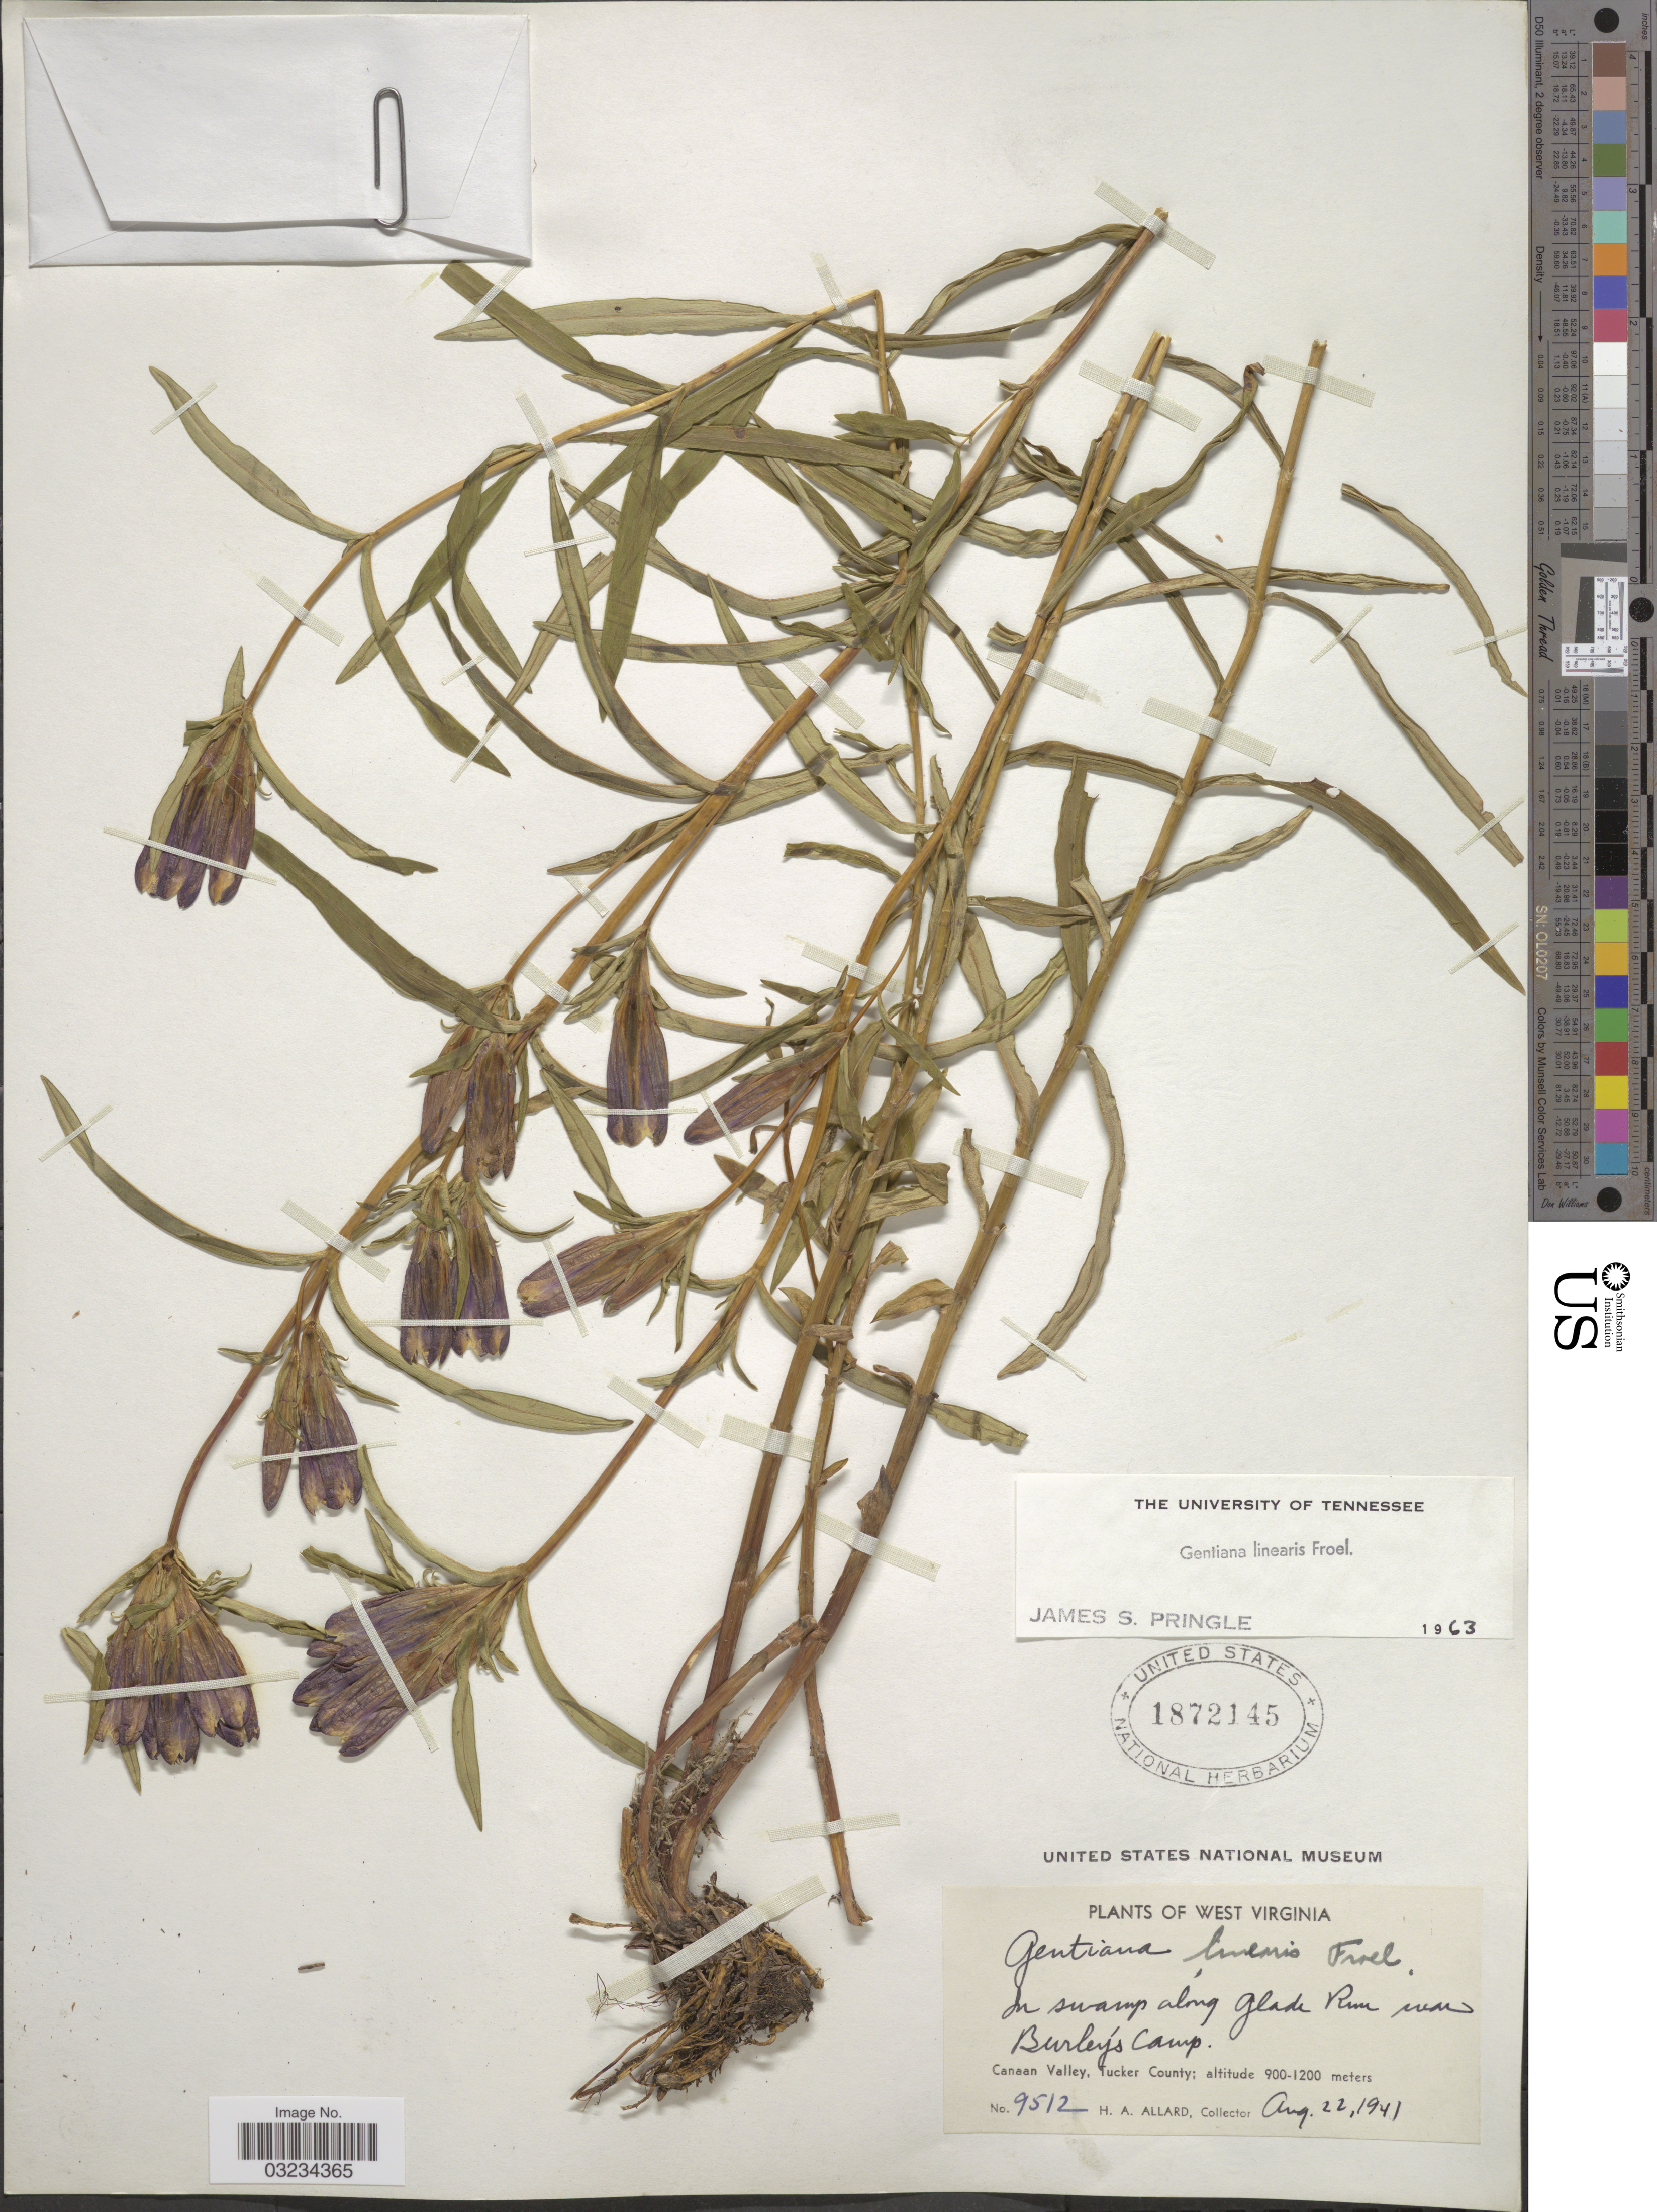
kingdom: Plantae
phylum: Tracheophyta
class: Magnoliopsida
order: Gentianales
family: Gentianaceae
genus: Gentiana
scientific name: Gentiana linearis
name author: Froel.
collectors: H. A. Allard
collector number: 9512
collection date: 1941-08-22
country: United States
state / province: West Virginia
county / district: Tucker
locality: Along Glade Run near Burley's Camp. Canaan Valley, Tucker County.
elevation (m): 900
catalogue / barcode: US 1872145